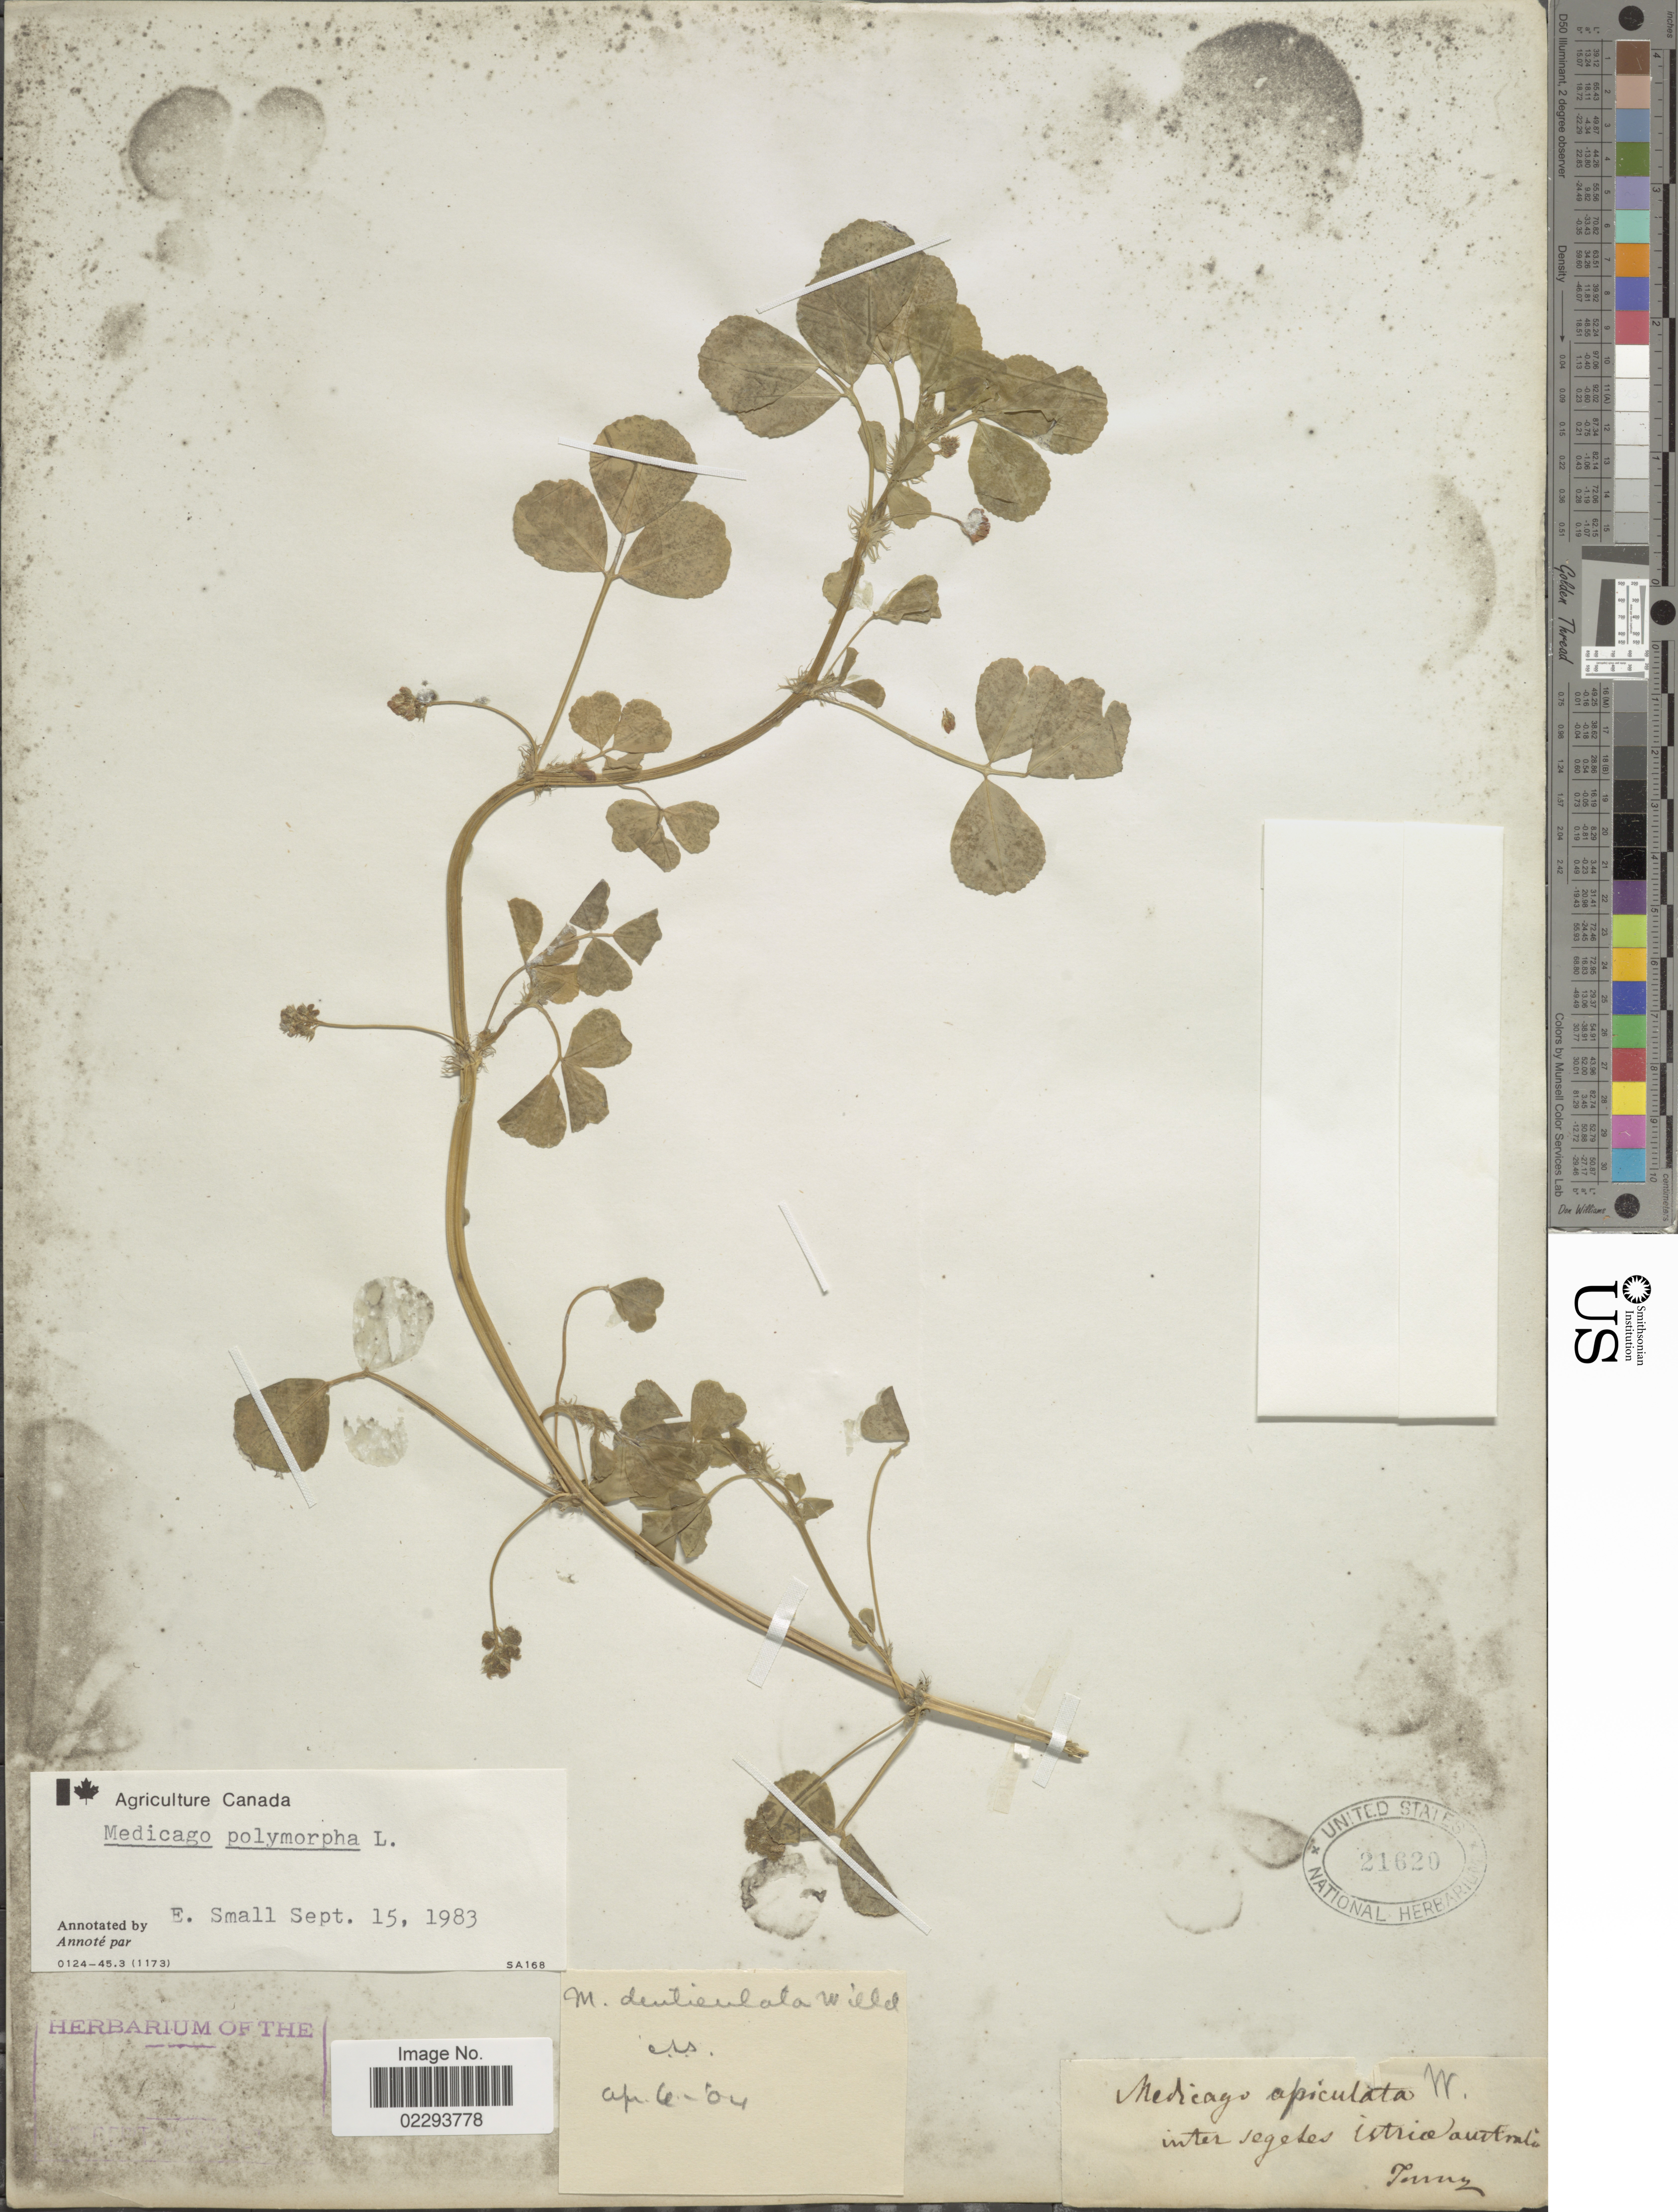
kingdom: Plantae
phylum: Tracheophyta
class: Magnoliopsida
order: Fabales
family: Fabaceae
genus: Medicago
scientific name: Medicago polymorpha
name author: L.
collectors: Tonuz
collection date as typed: Transcribed d/m/y: 6/4/04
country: Croatia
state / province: Istria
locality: Inter segetes istrtia australis.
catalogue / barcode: US 21620